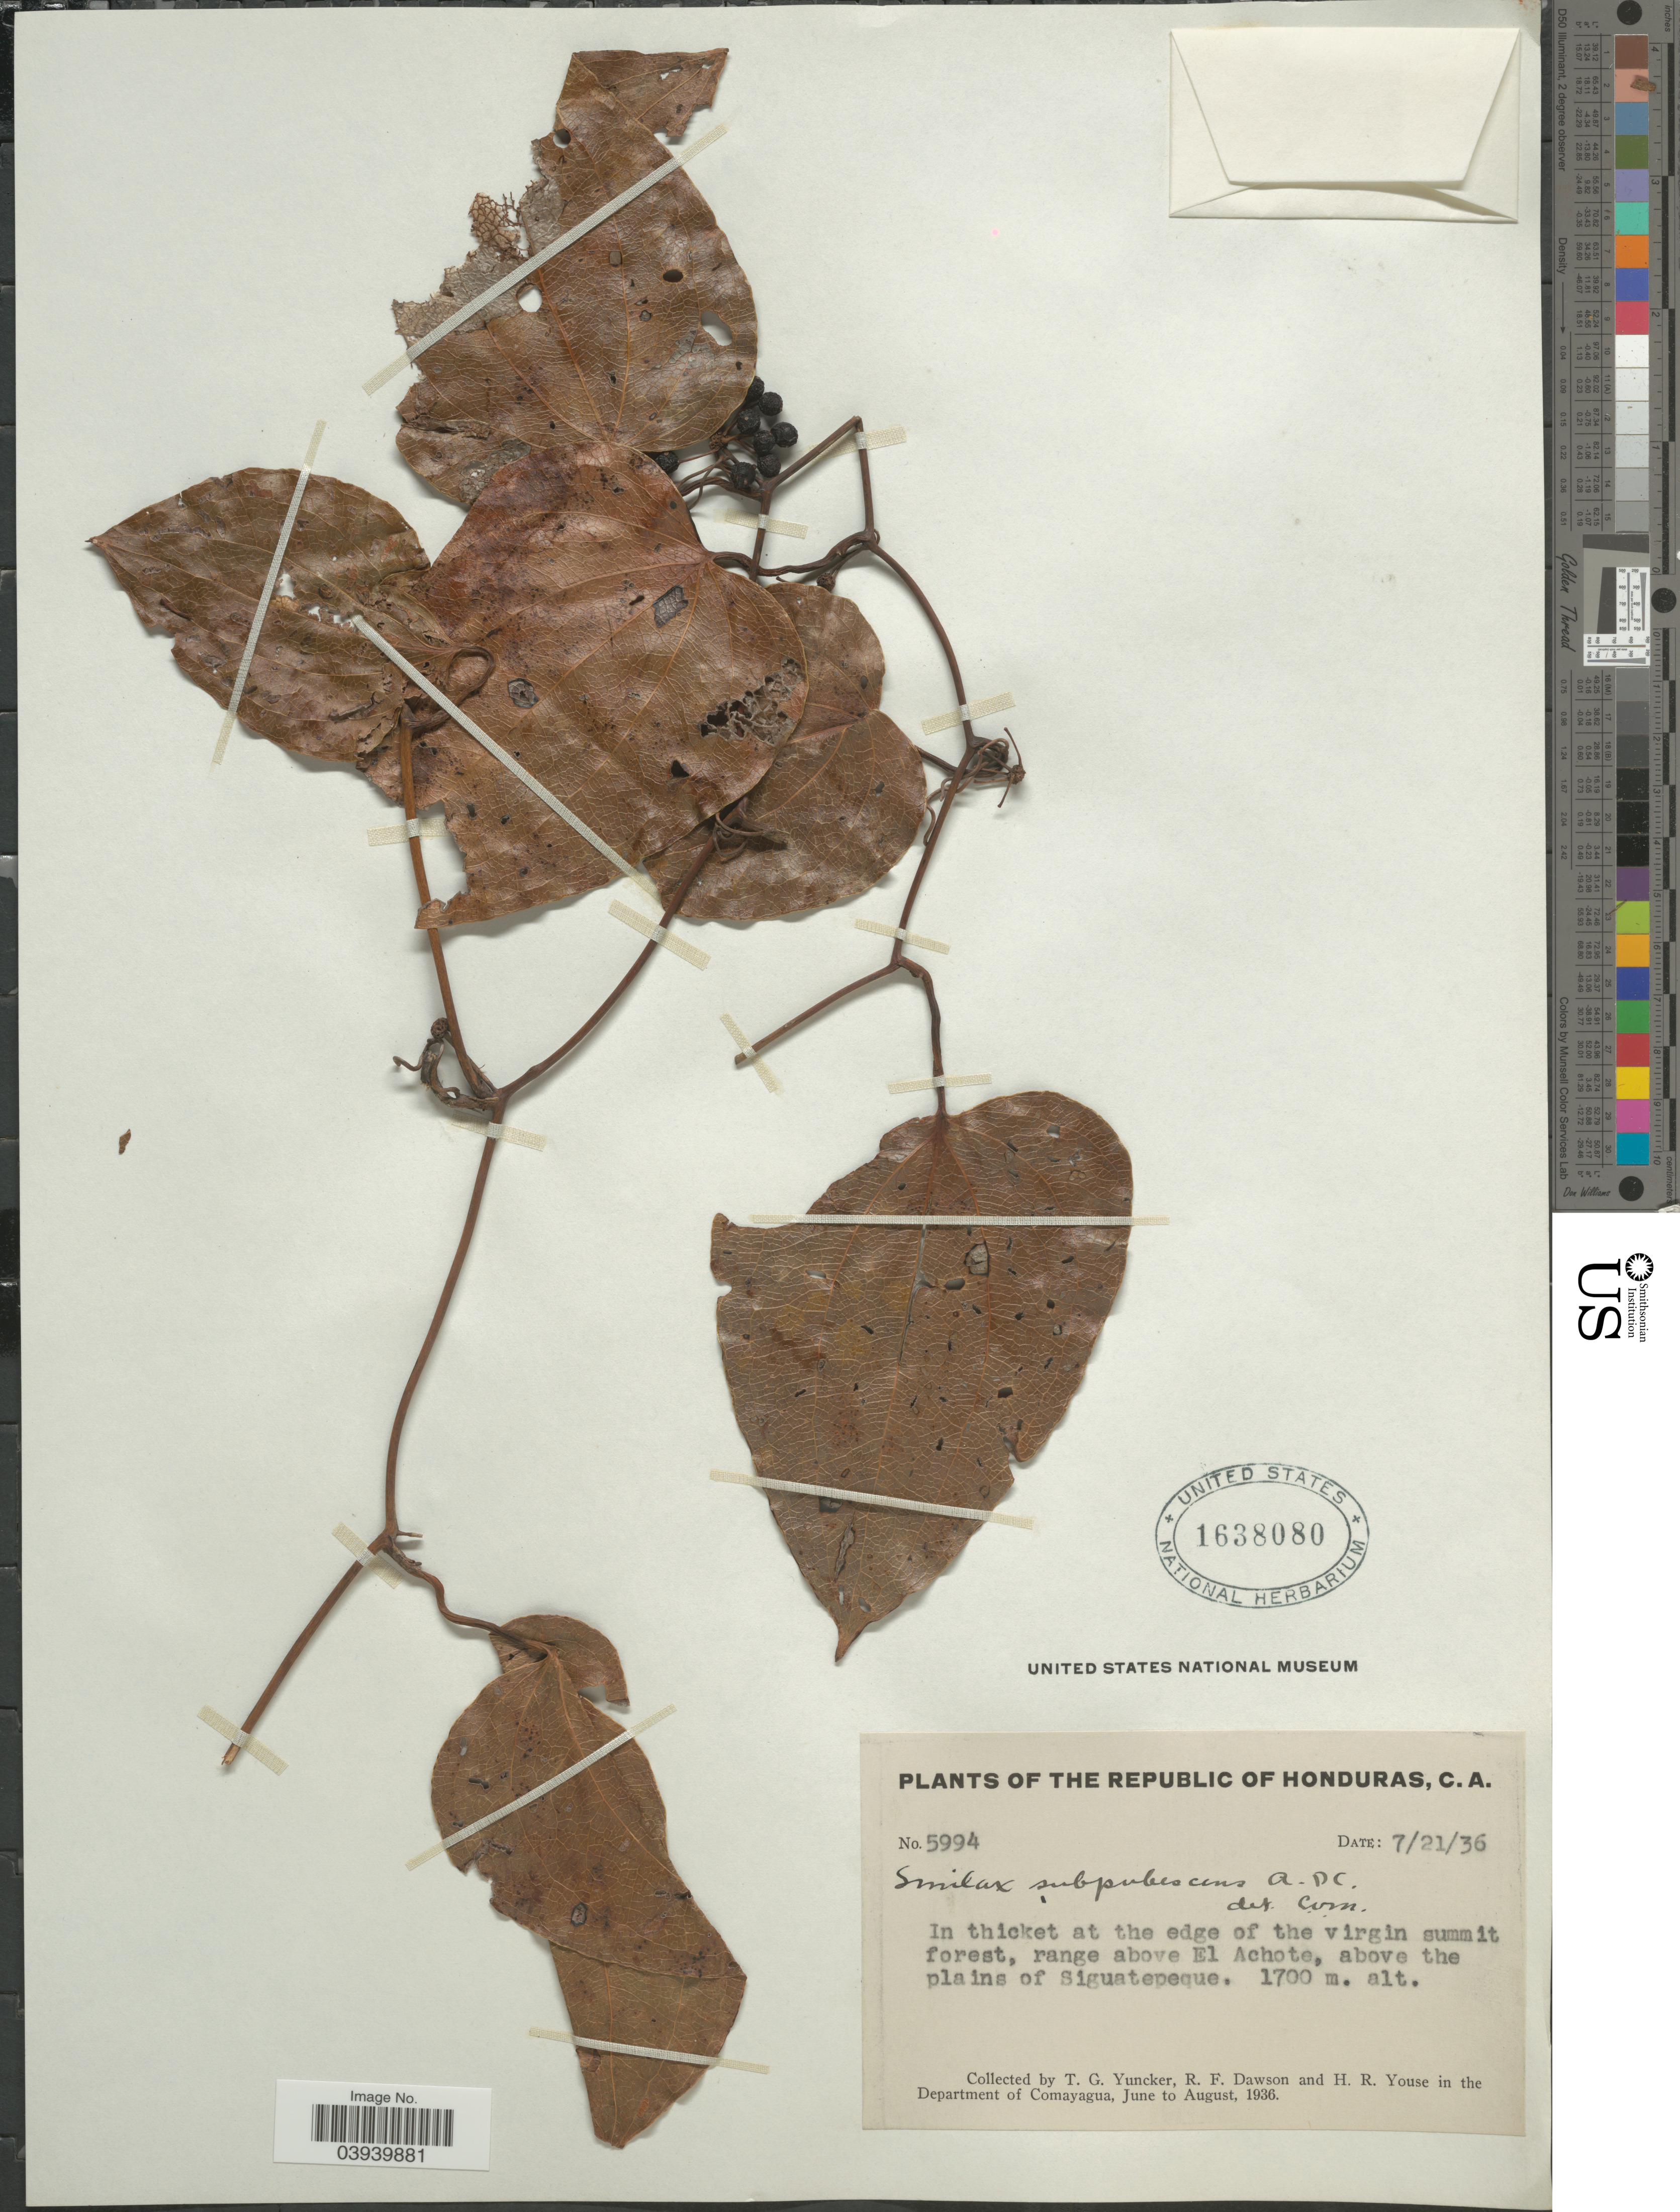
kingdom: Plantae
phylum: Tracheophyta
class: Liliopsida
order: Liliales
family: Smilacaceae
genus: Smilax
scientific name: Smilax subpubescens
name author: A. DC.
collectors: T. G. Yuncker, R. F. Dawson & H. Youse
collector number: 5994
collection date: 1936-07-21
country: Honduras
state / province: Comayagua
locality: In thicket at the edge of the virgin summit forest, range above El Achote, above the plains of Siguatepeque. In the Department of Comayagua.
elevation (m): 1700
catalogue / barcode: US 1638080